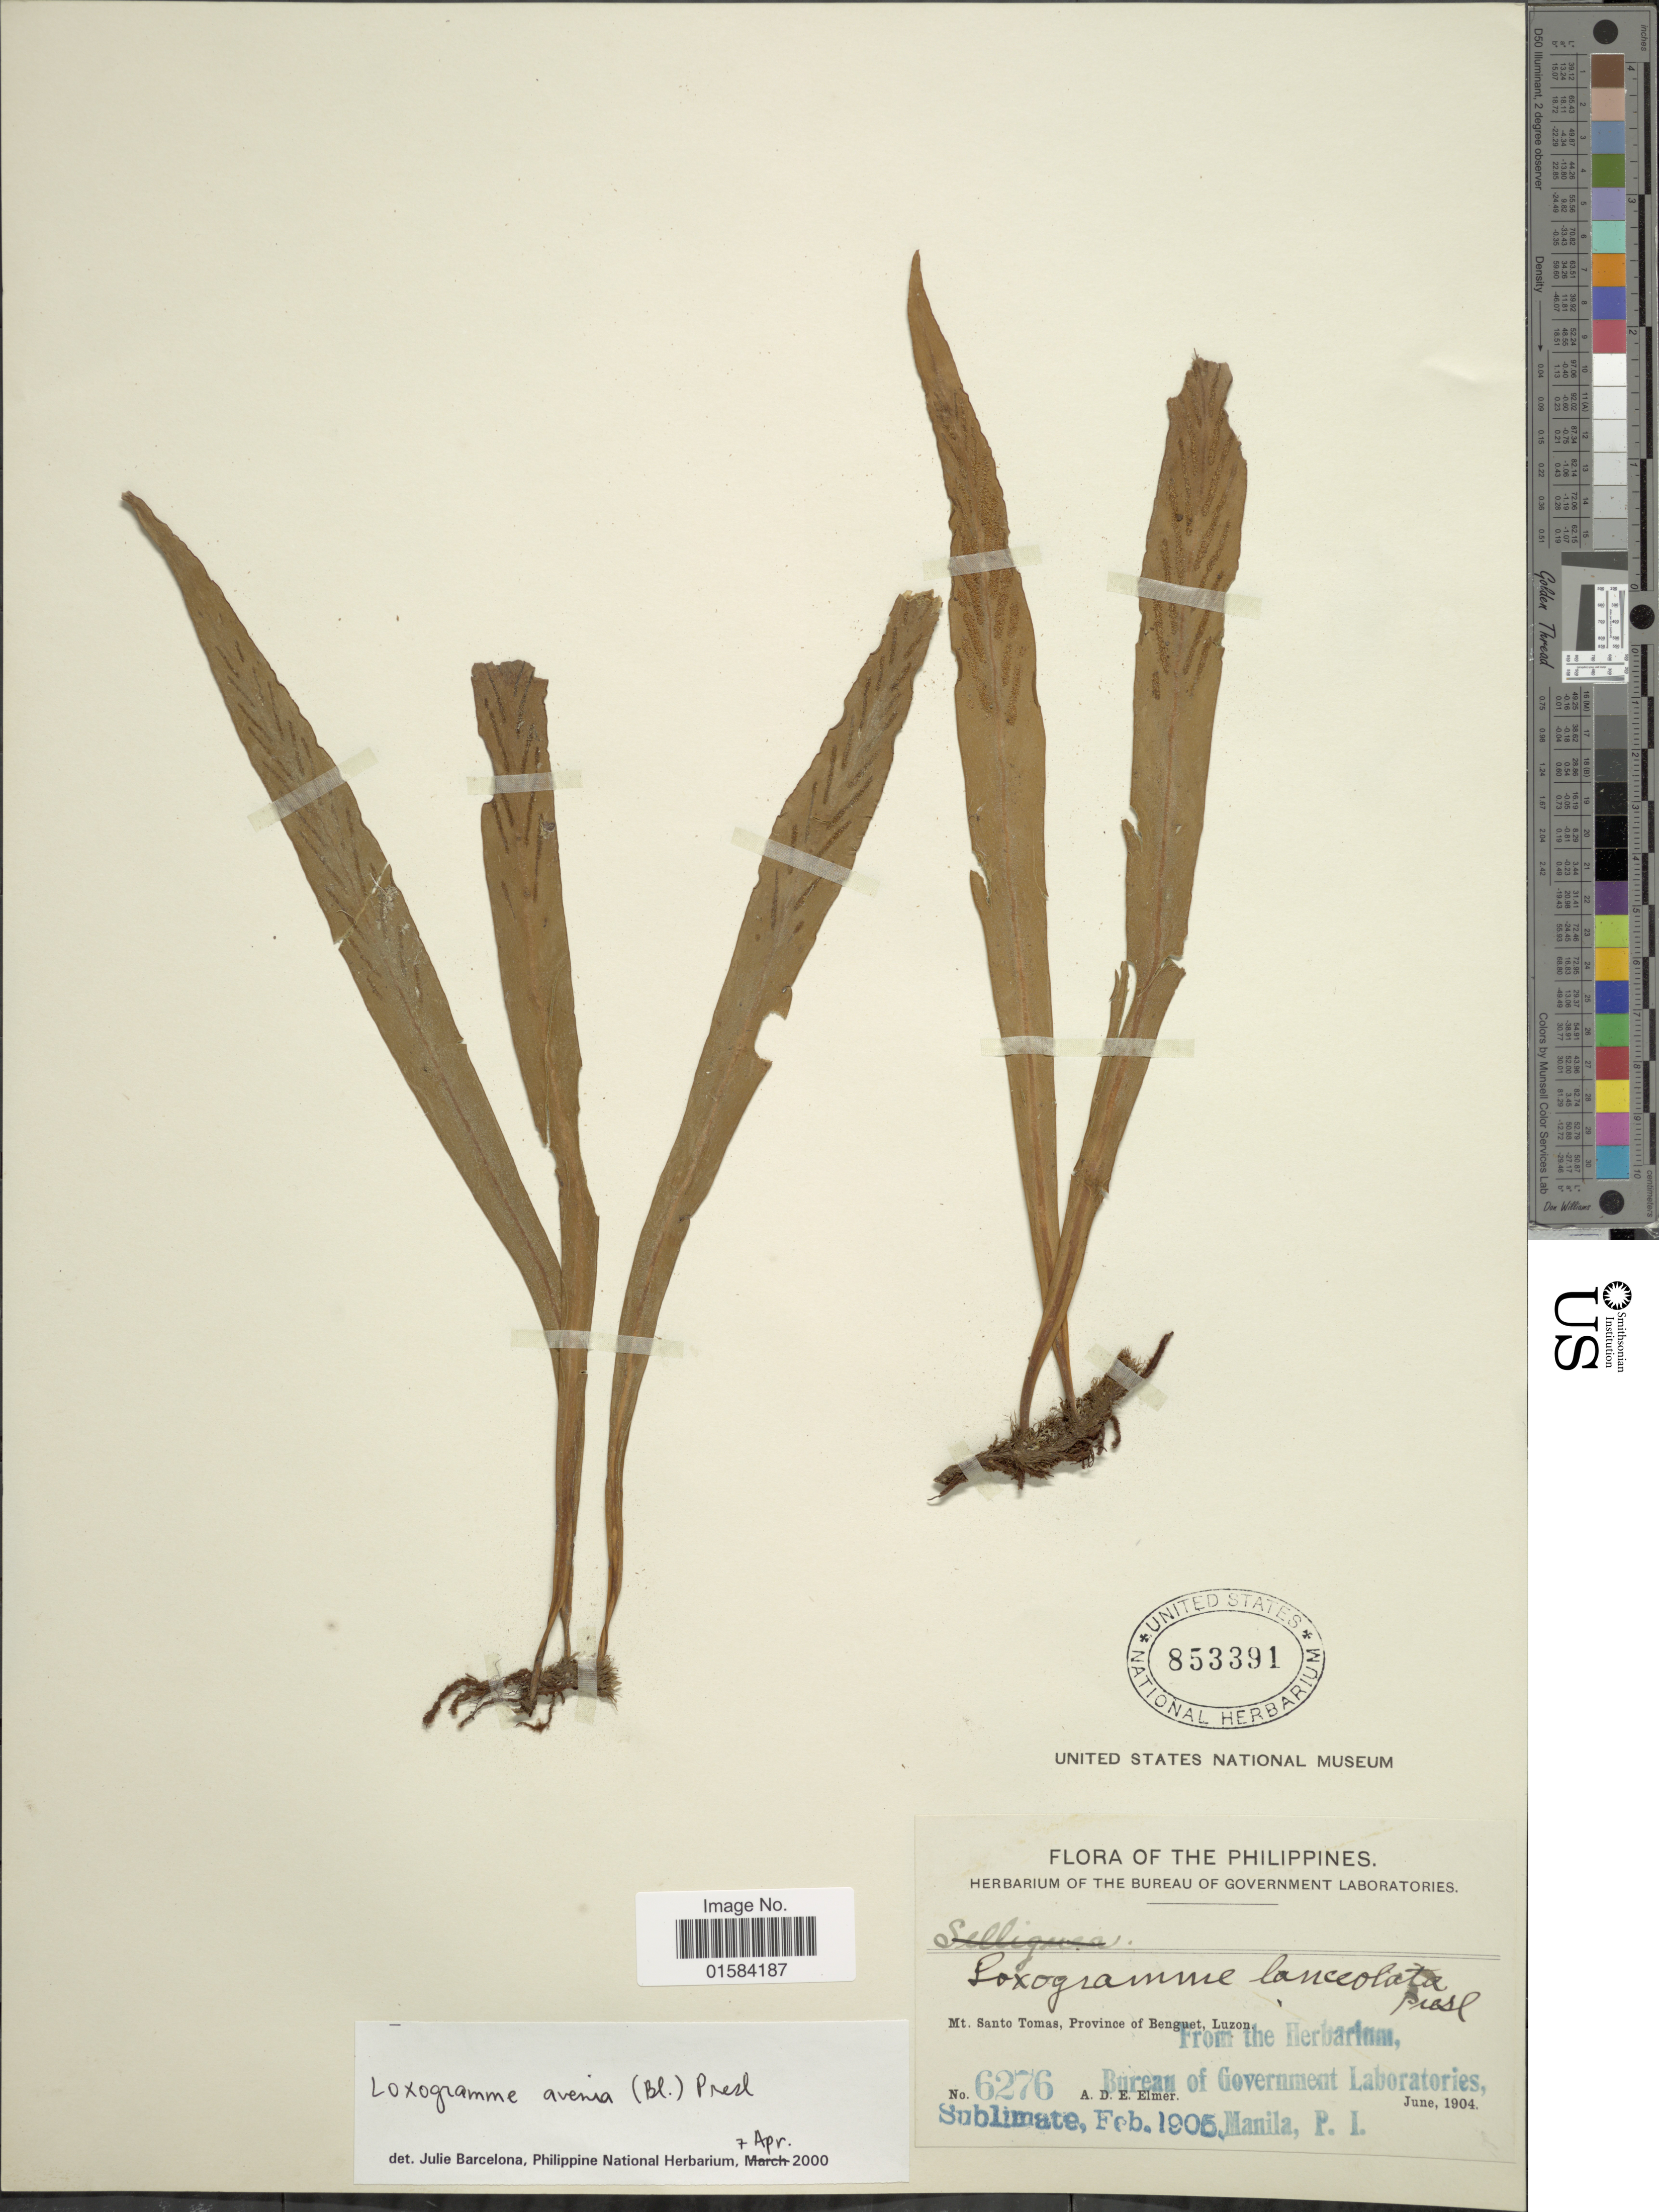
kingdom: Plantae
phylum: Tracheophyta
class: Polypodiopsida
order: Polypodiales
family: Polypodiaceae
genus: Loxogramme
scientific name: Loxogramme avenia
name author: (Blume) C. Presl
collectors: A. D. E. Elmer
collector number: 6276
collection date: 1904-06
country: Philippines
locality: Mt Santo Tomas, Province of Benguet, Luzon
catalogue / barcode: US 853391